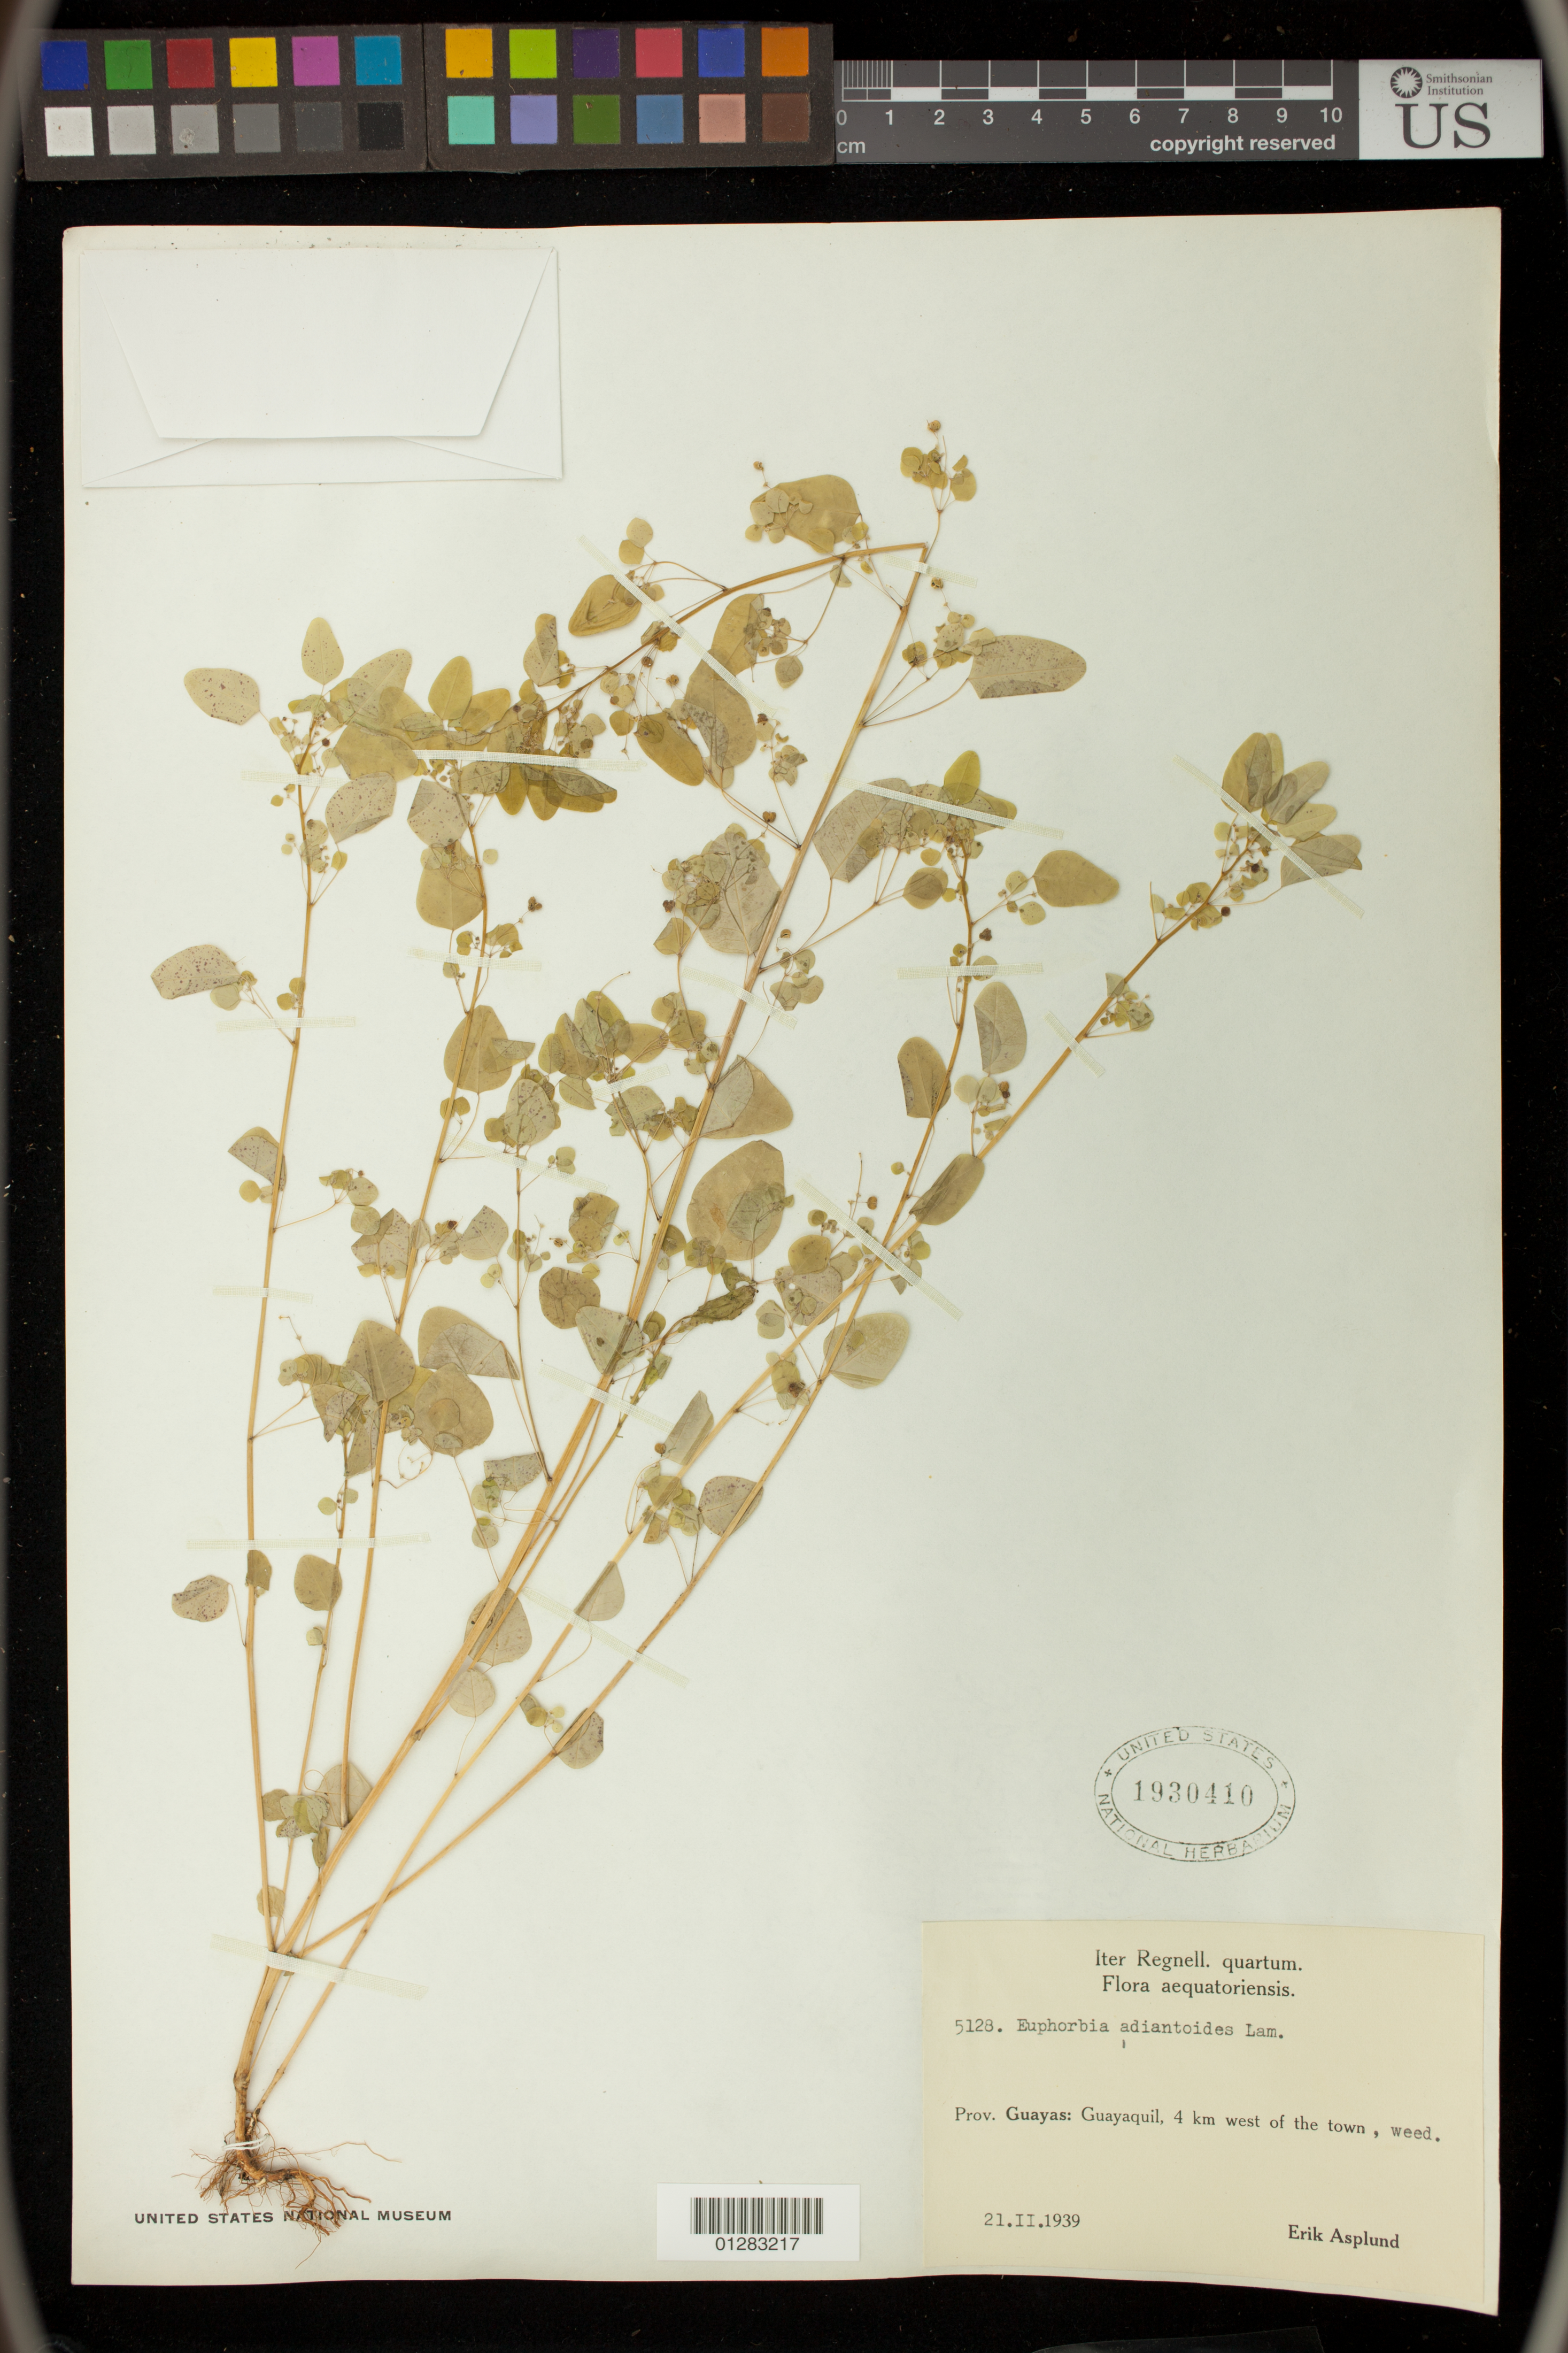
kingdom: Plantae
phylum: Tracheophyta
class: Magnoliopsida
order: Malpighiales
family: Euphorbiaceae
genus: Euphorbia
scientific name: Euphorbia adiantoides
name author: Lam.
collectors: E. Asplund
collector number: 5128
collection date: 1939-02-21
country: Ecuador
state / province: Guayas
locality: Guayaquil, 4 km west of the town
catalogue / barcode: US 1930410